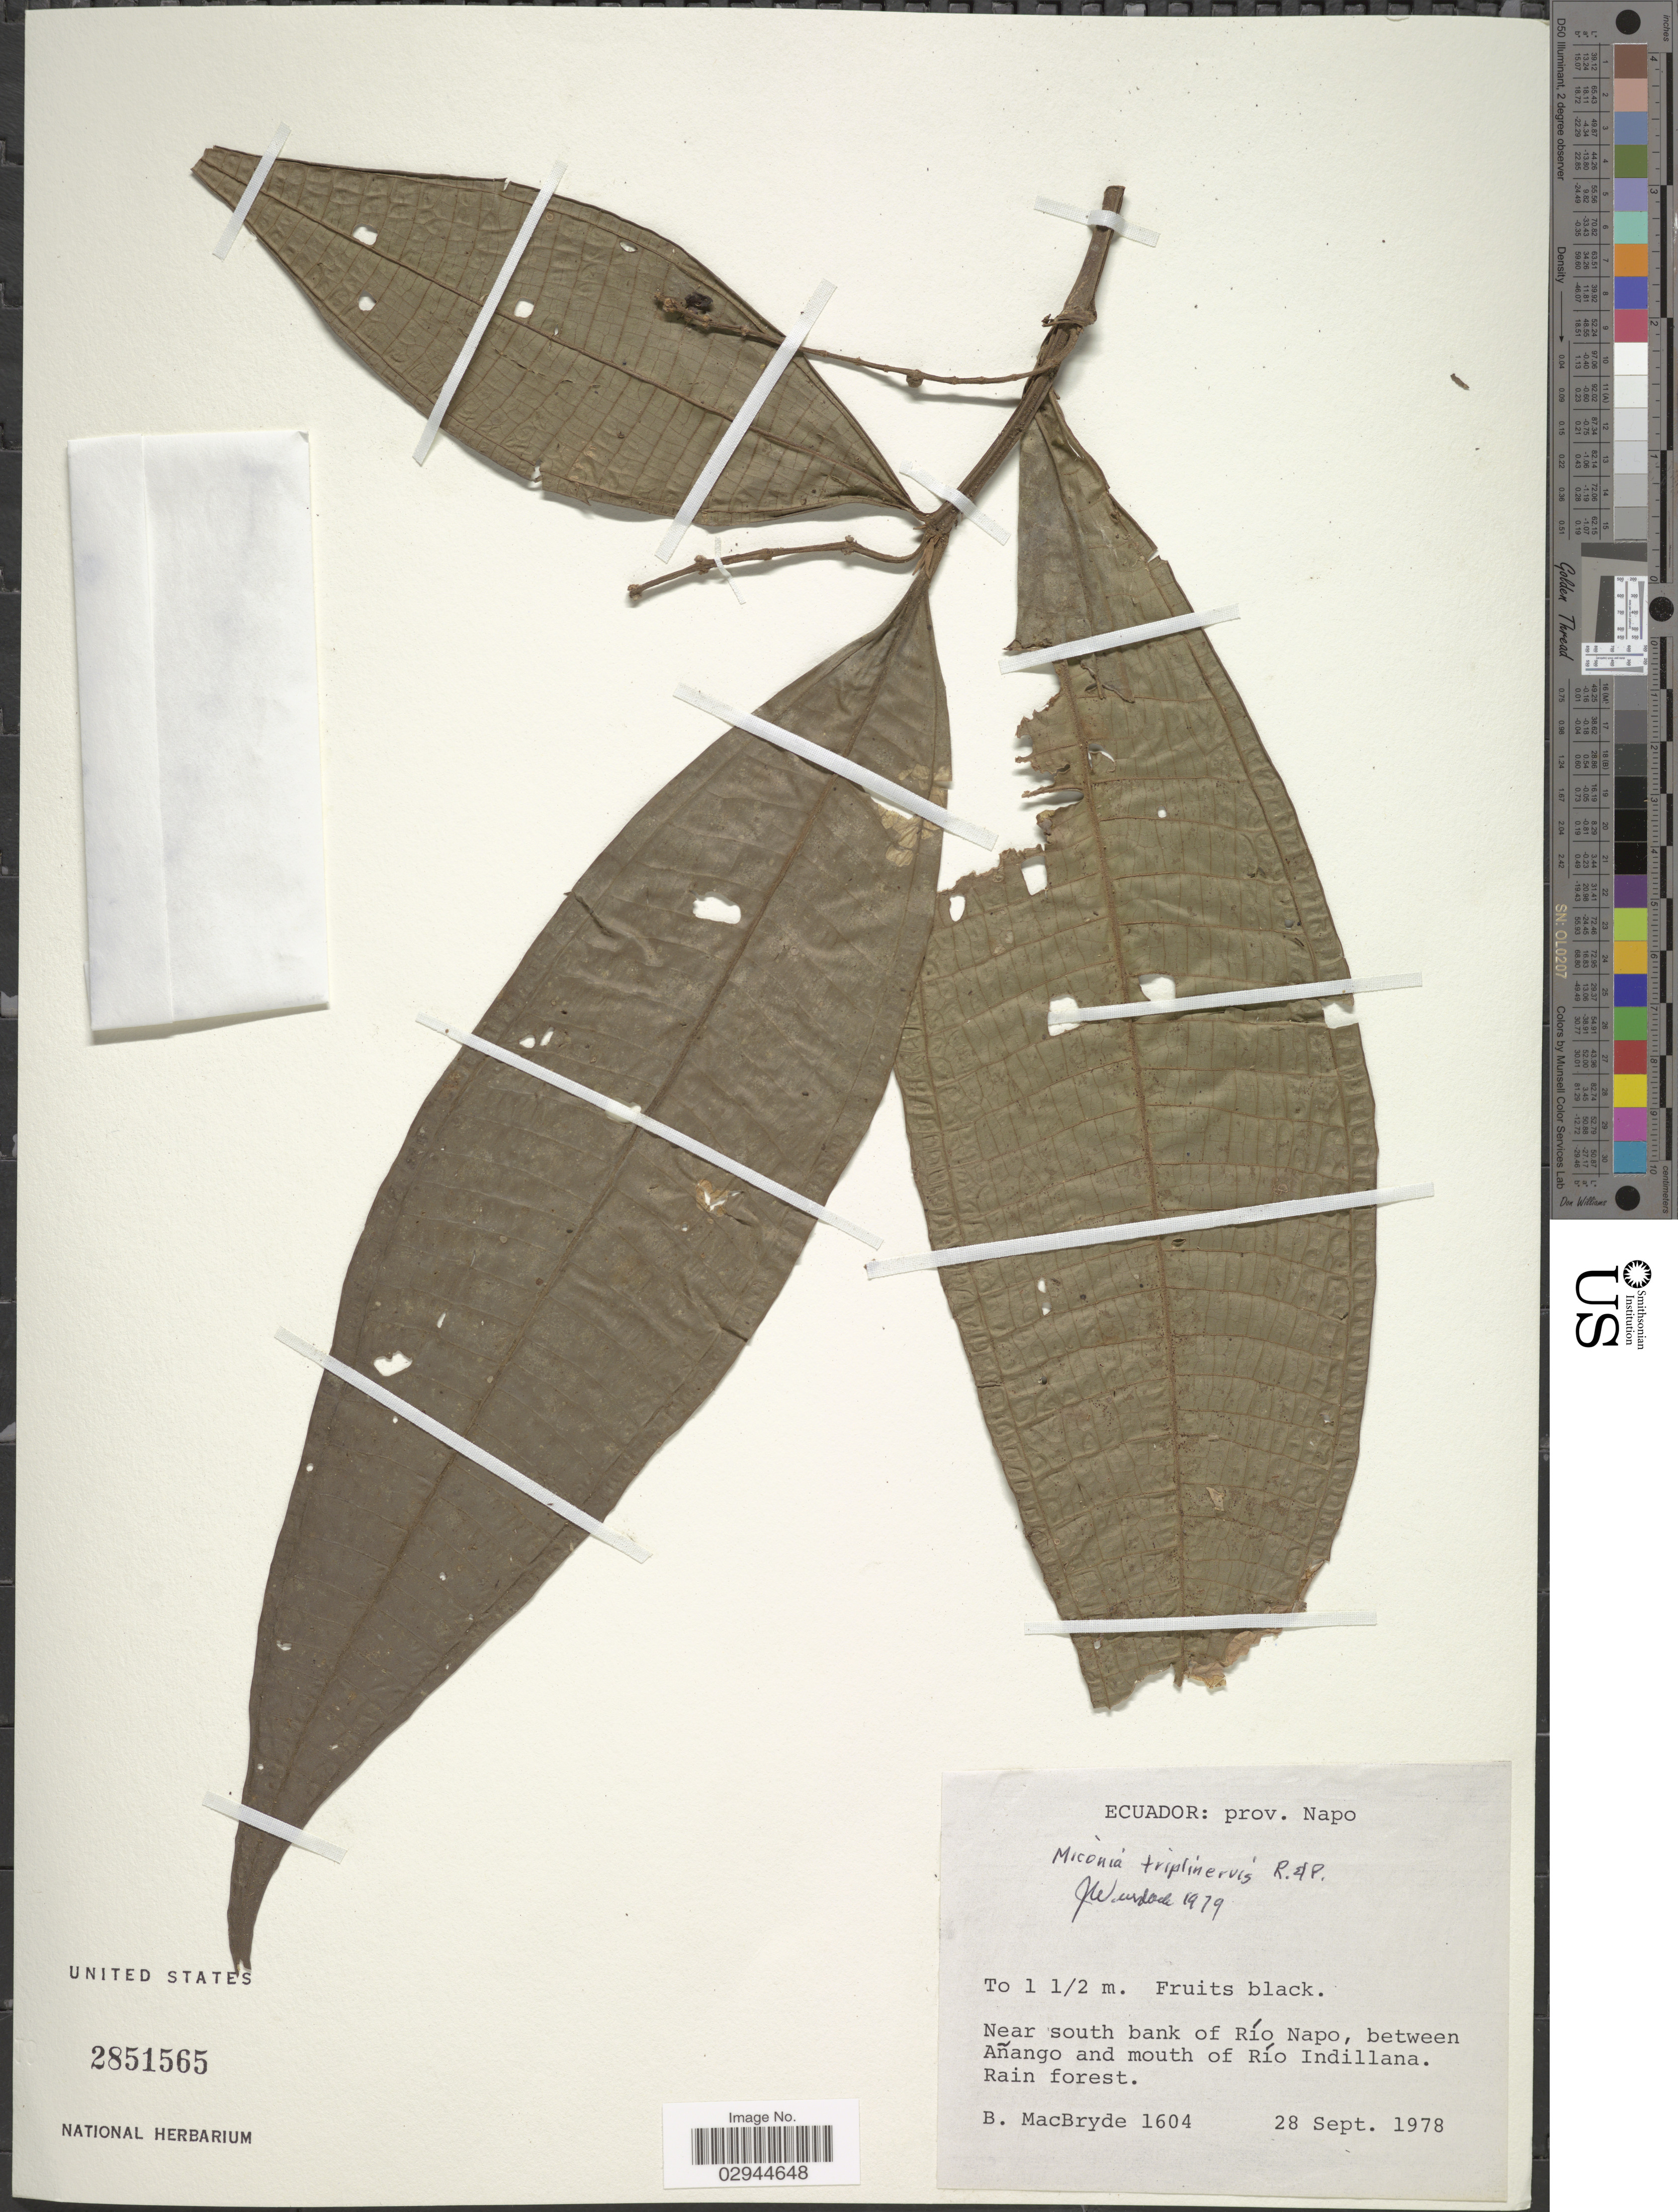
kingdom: Plantae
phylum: Tracheophyta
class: Magnoliopsida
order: Myrtales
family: Melastomataceae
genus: Miconia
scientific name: Miconia triplinervis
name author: Ruiz & Pav.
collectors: B. MacBryde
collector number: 1604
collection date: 1979-09-28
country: Ecuador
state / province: Napo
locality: Near south bank of Río Napo, between Añango and mouth of Río Indillana.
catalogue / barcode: US 2851565